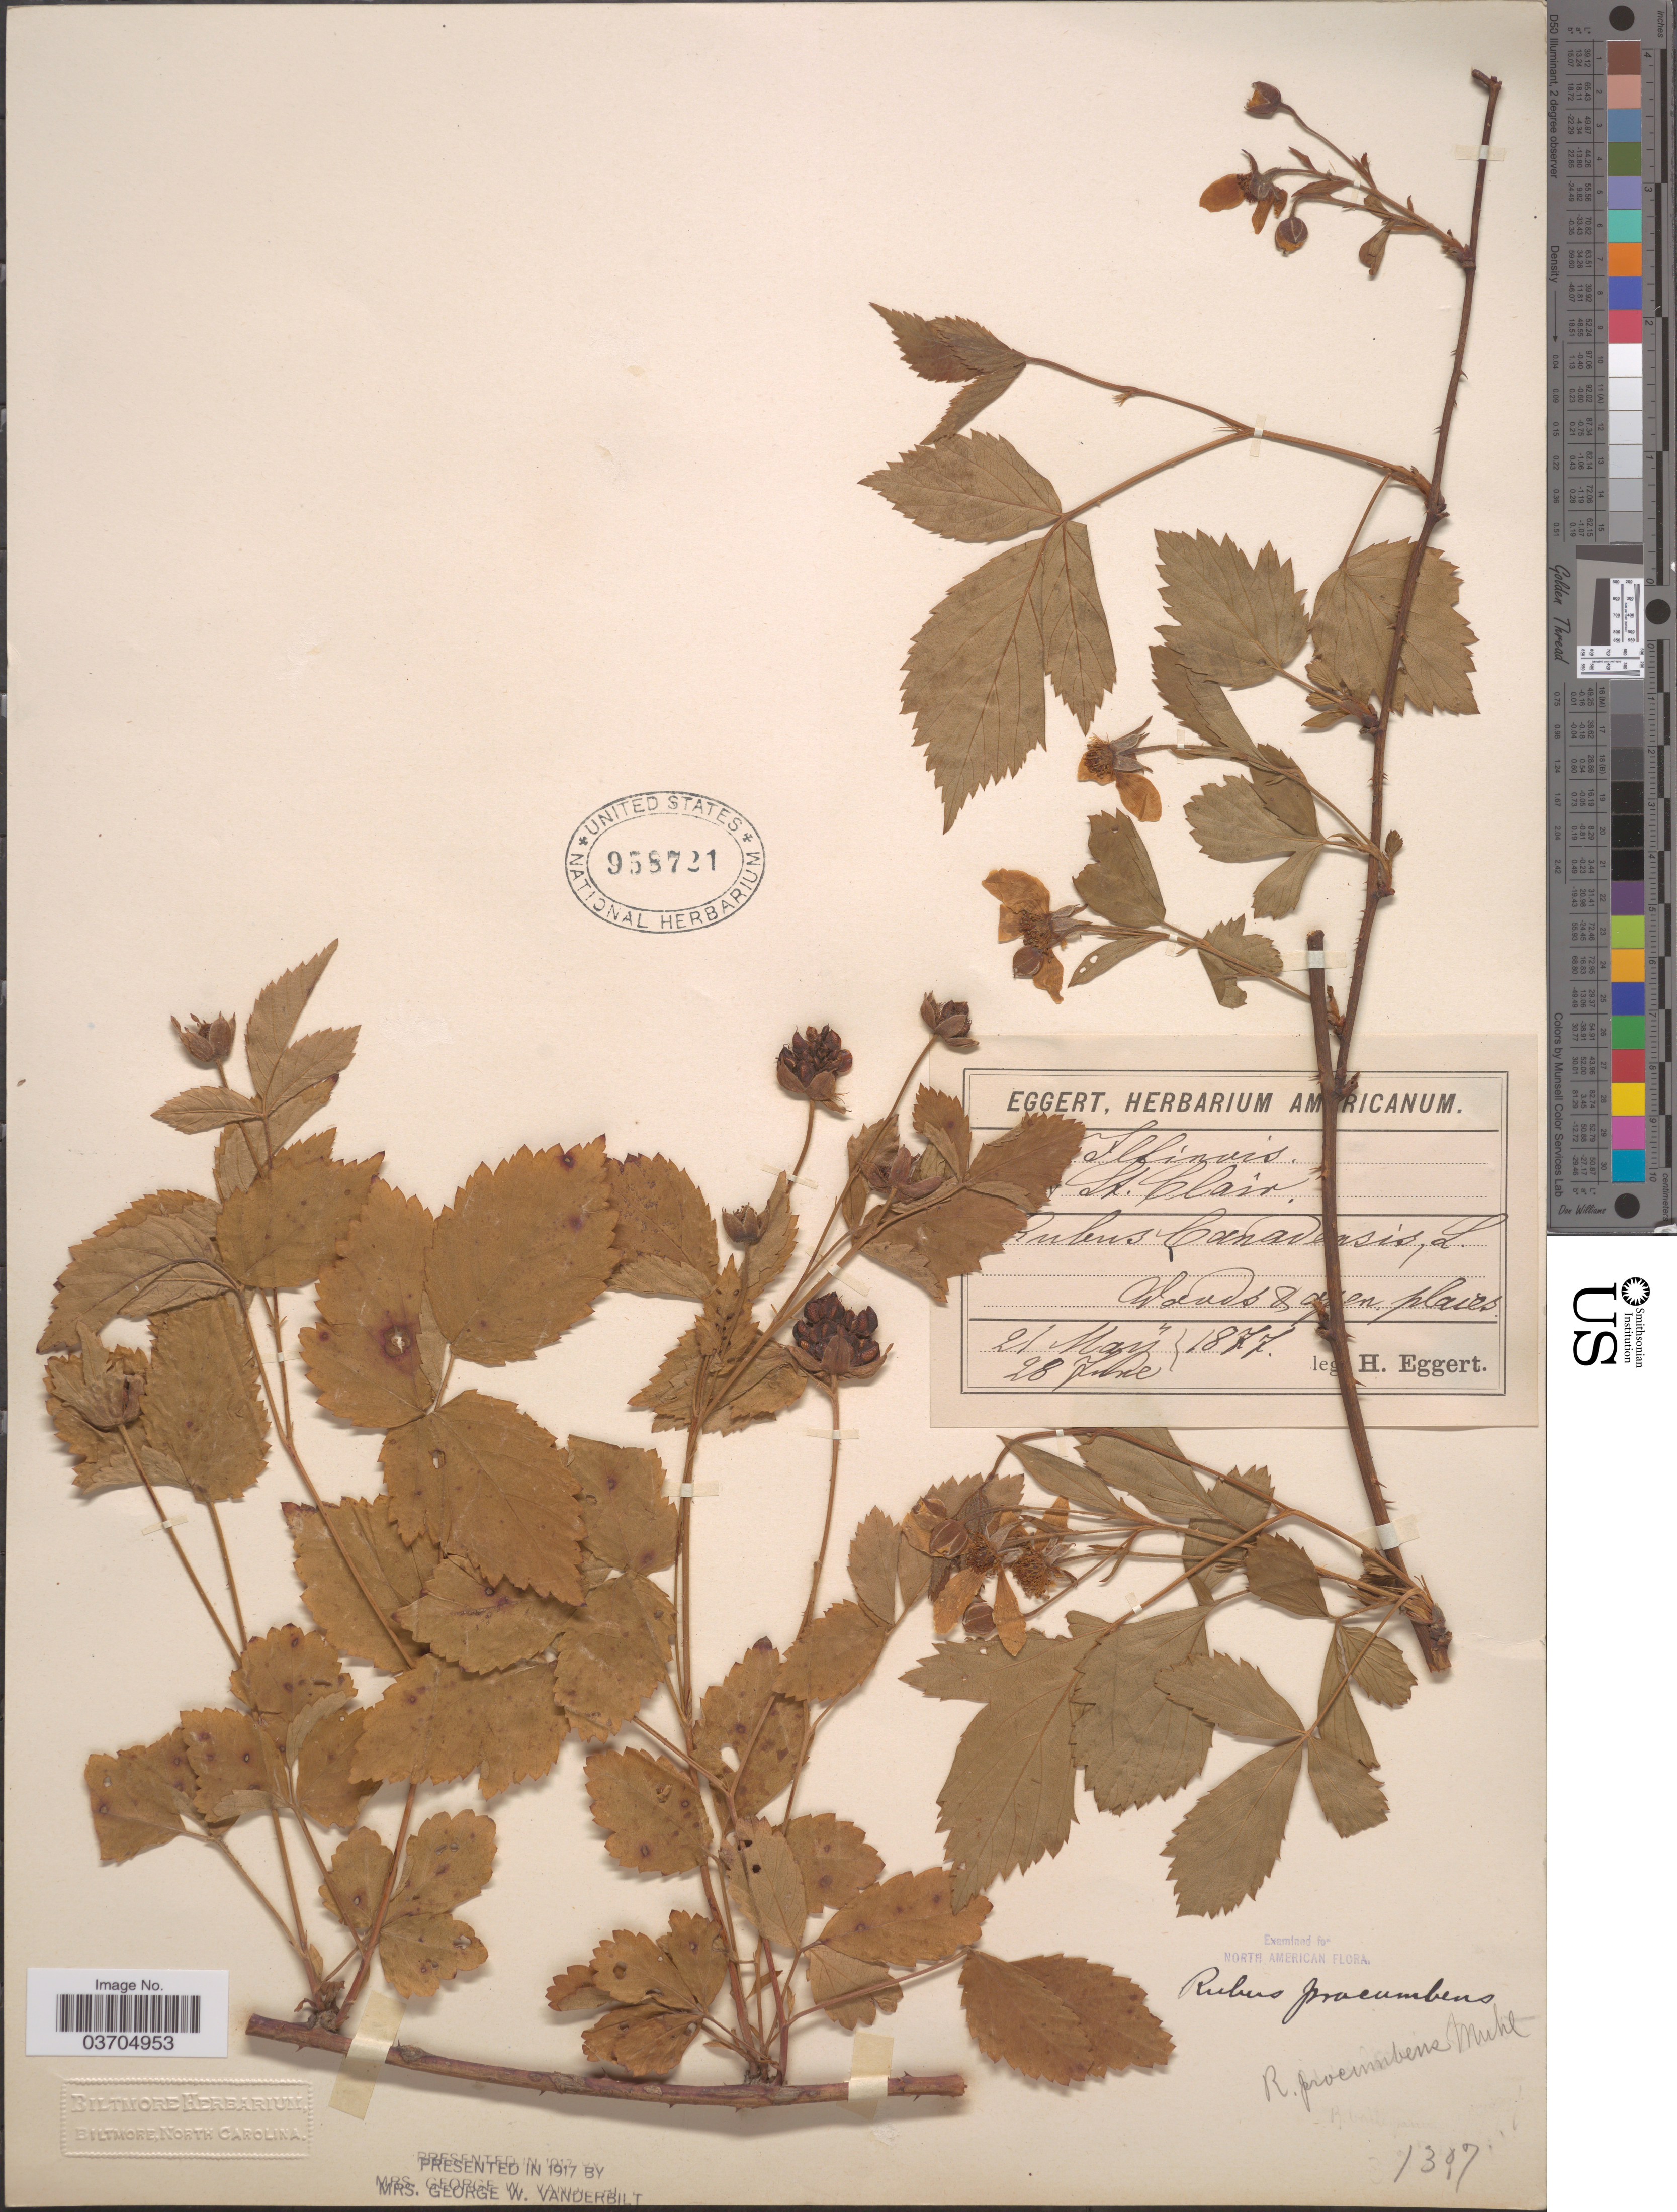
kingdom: Plantae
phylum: Tracheophyta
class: Magnoliopsida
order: Rosales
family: Rosaceae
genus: Rubus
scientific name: Rubus procumbens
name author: Muhl.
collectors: H. Eggert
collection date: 1877-05-21/1877-06-28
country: United States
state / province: Illinois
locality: St. Clair.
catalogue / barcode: US 958721